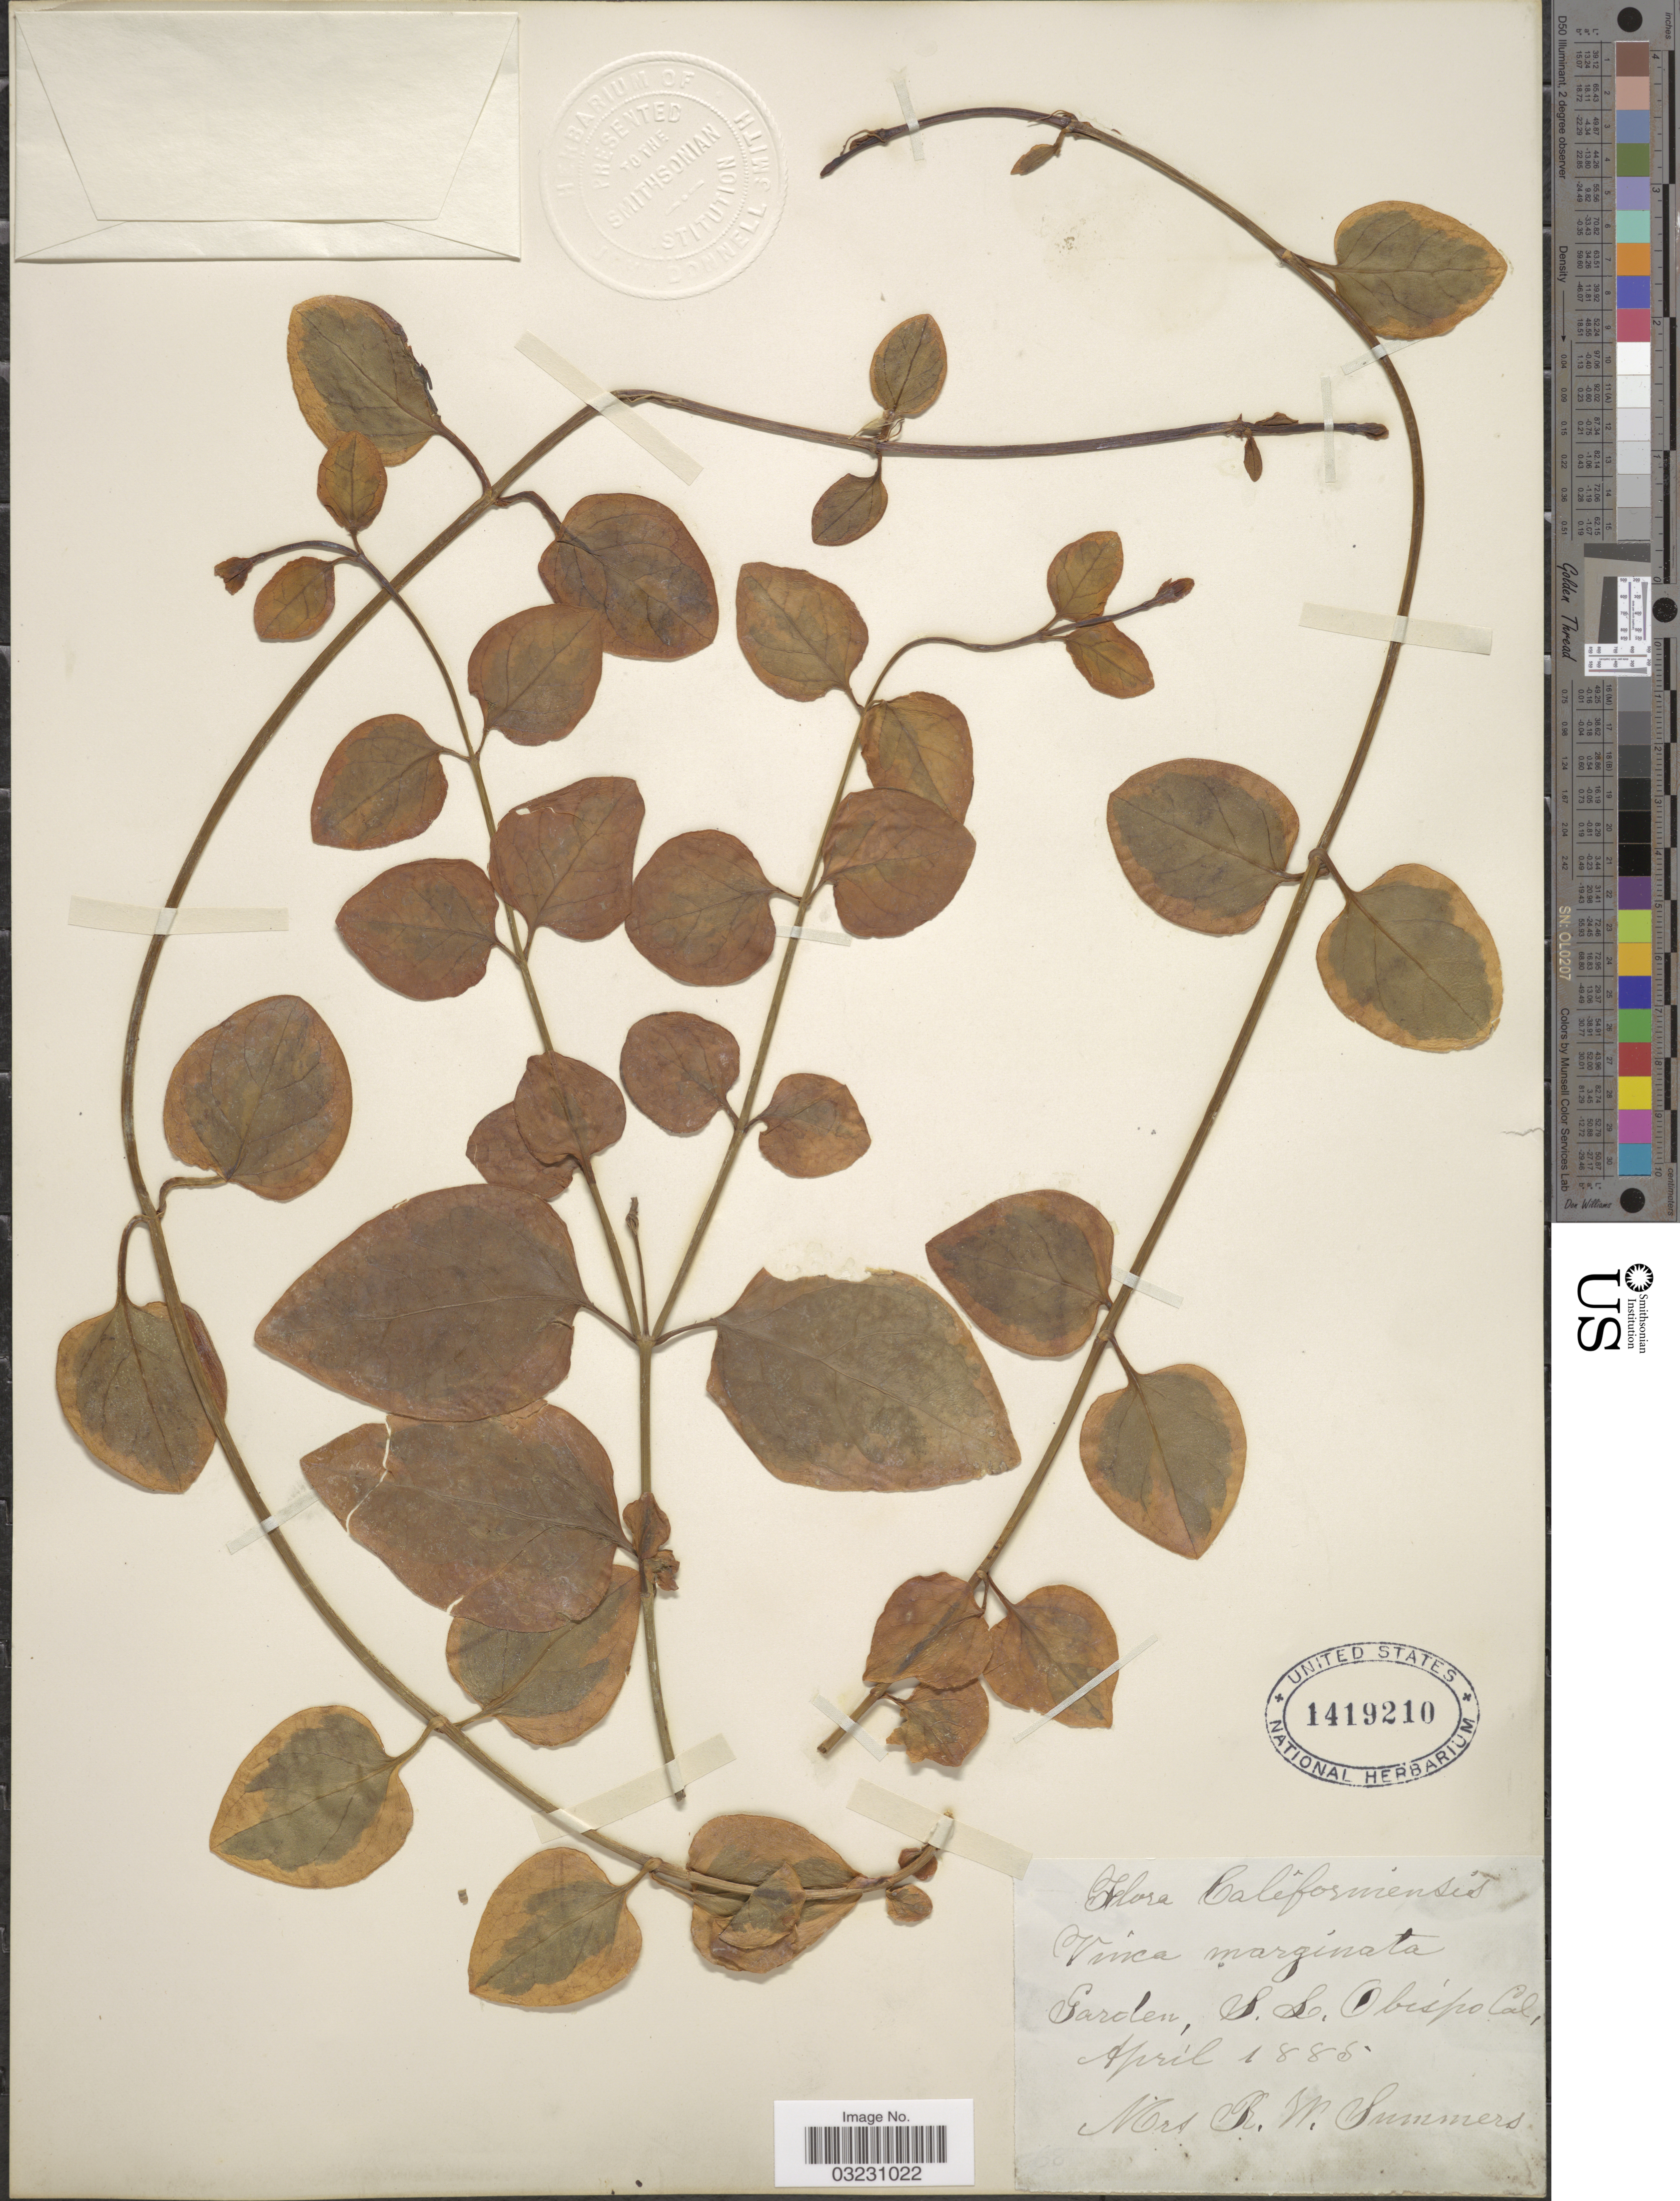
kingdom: Plantae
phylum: Tracheophyta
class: Magnoliopsida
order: Gentianales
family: Apocynaceae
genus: Vinca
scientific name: Vinca major 'Marginata'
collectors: R. Summers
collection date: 1888-04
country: United States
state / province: California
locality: Garden, S. L. Obispo.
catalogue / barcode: US 1419210